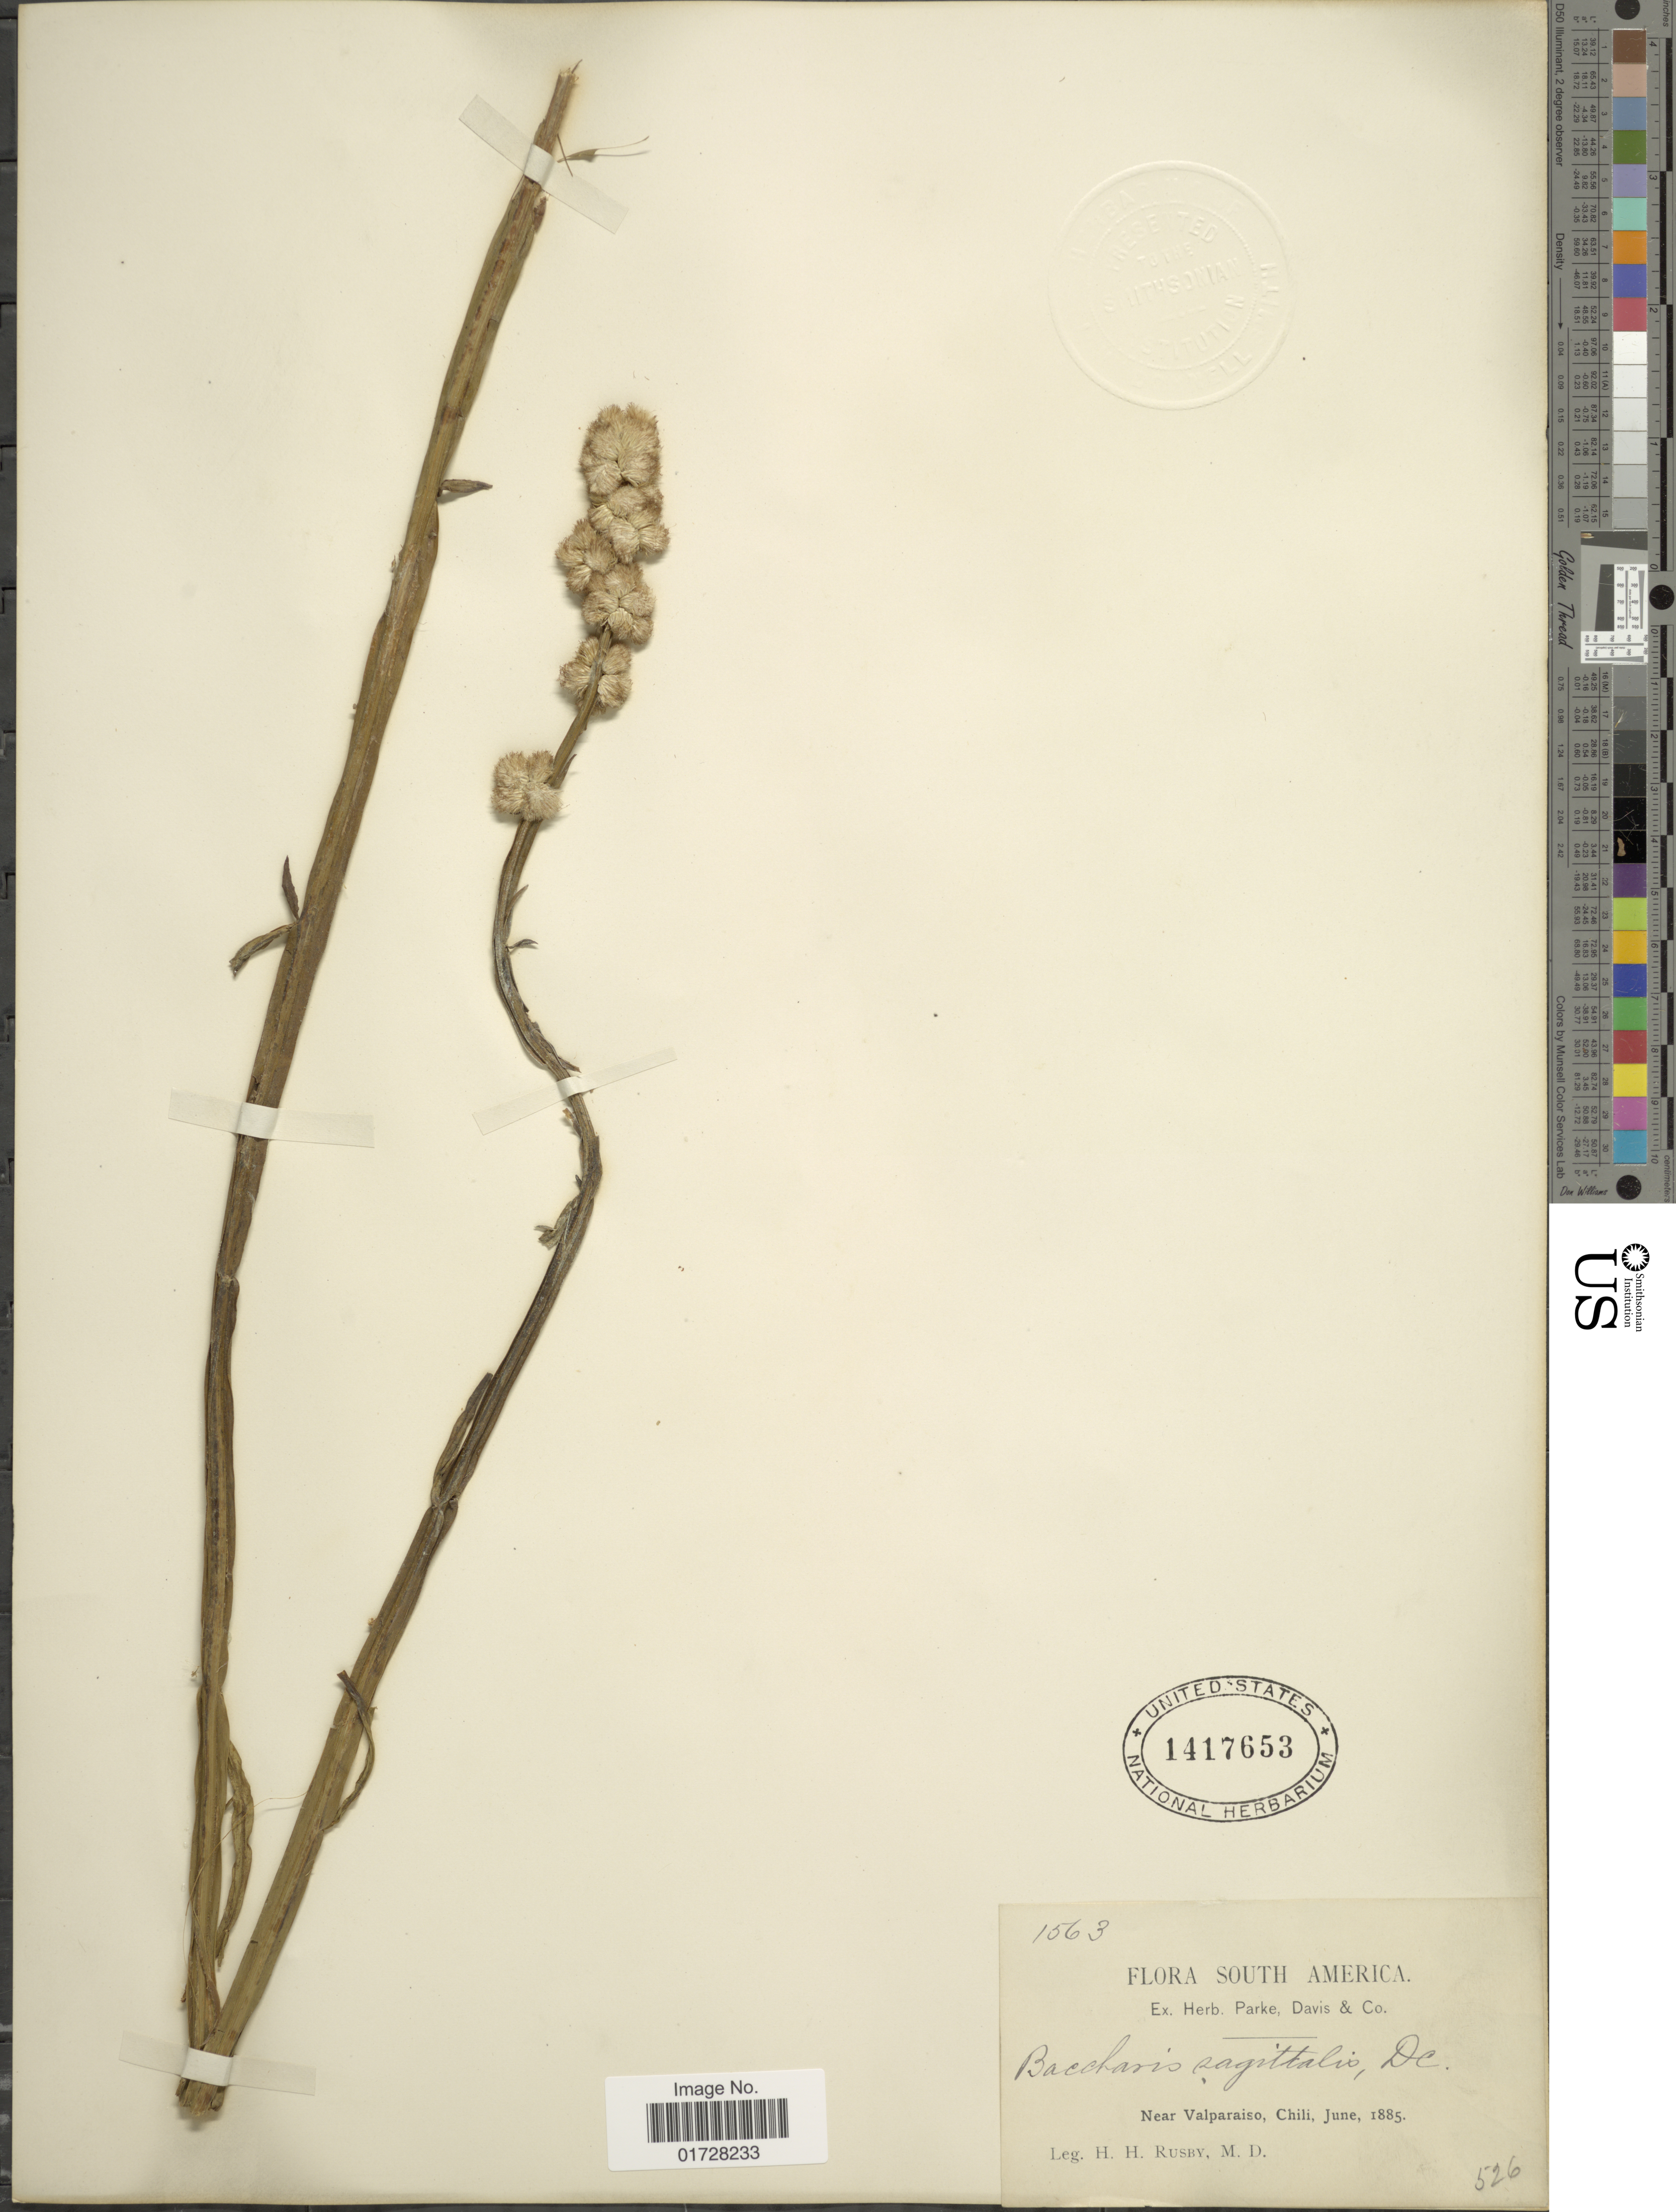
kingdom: Plantae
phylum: Tracheophyta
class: Magnoliopsida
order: Asterales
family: Asteraceae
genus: Baccharis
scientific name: Baccharis sagittalis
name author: (Less.) DC.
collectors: H. H. Rusby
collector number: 1563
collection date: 1885-06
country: Chile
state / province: Valparaíso (V)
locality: South America, near Valparaiso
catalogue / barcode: US 1417653